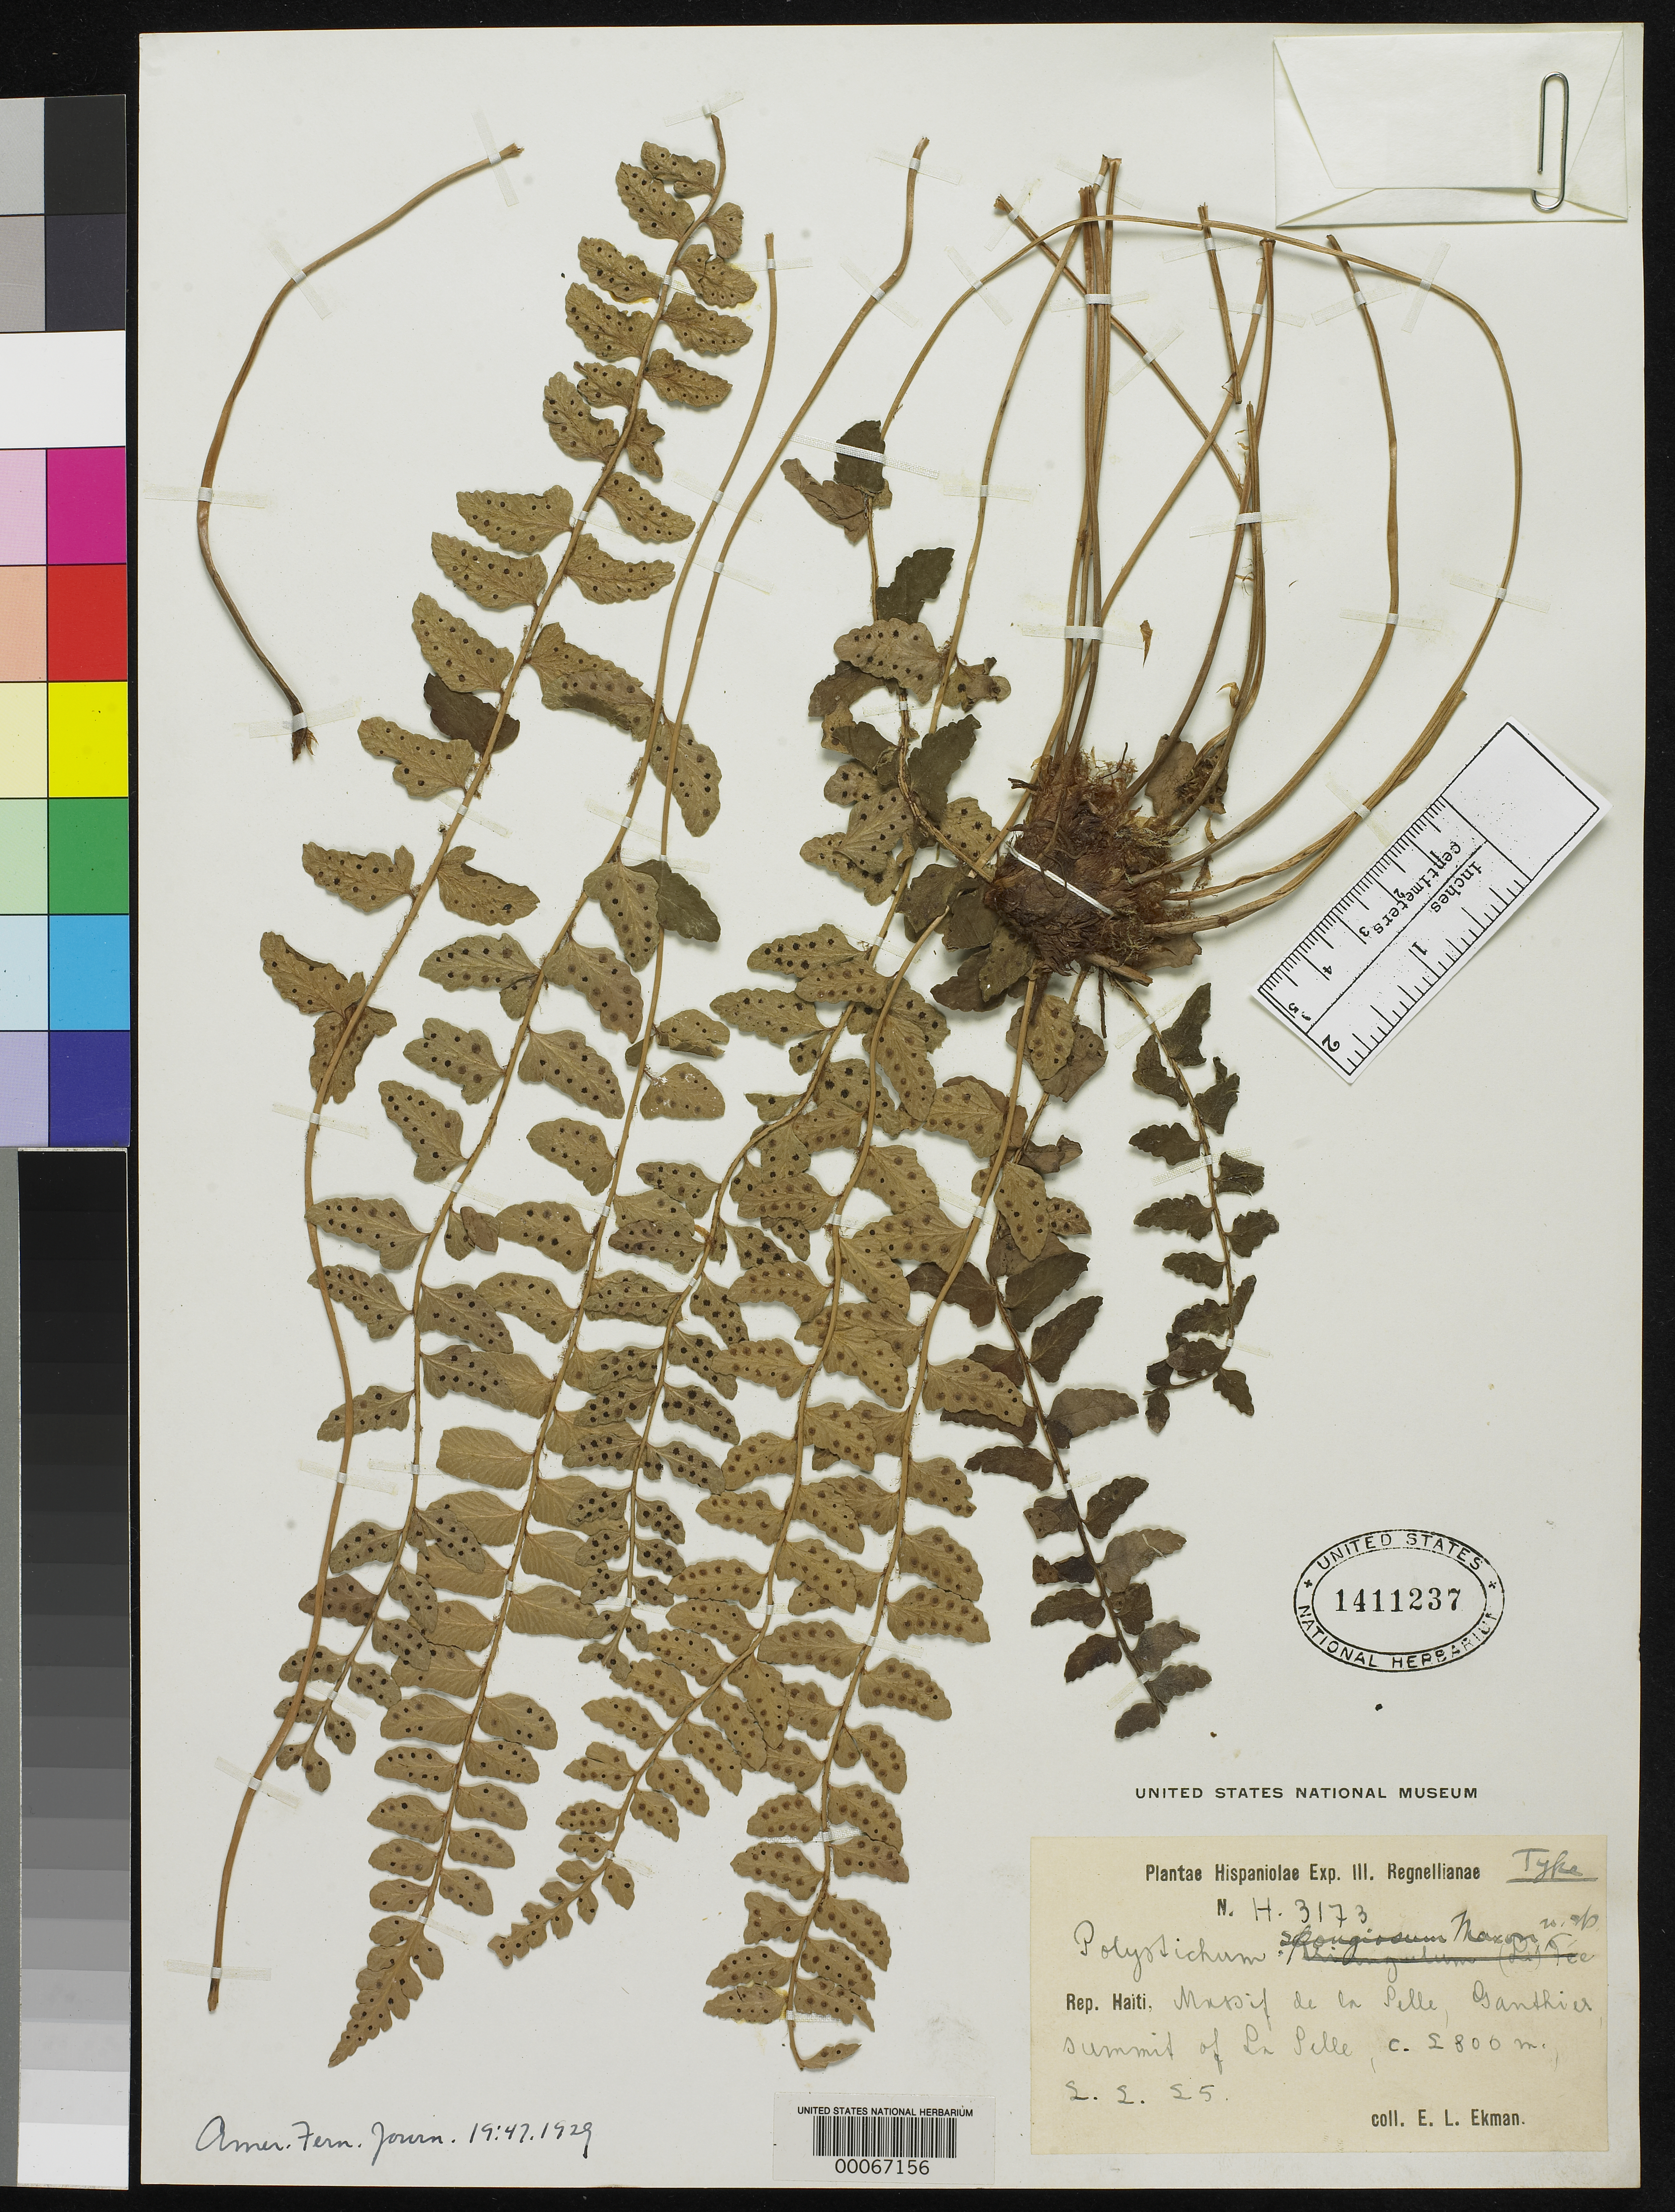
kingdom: Plantae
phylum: Tracheophyta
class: Polypodiopsida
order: Polypodiales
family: Dryopteridaceae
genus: Polystichum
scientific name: Polystichum spongiosum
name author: Maxon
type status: Holotype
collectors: E. L. Ekman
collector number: H 3173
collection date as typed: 02 Feb 1925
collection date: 1925-02-02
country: Haiti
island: Hispaniola I.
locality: Massif de La Selle, Ganthier, summit of La Selle.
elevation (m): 2800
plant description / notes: Two additional US sheets (USNH 1411238, 1301349) annotated as isotypes by R. Morejón (2011) bear labels with different elevation (as noted in protologue) and may be paratypes rather than isotype.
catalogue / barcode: US 1411237